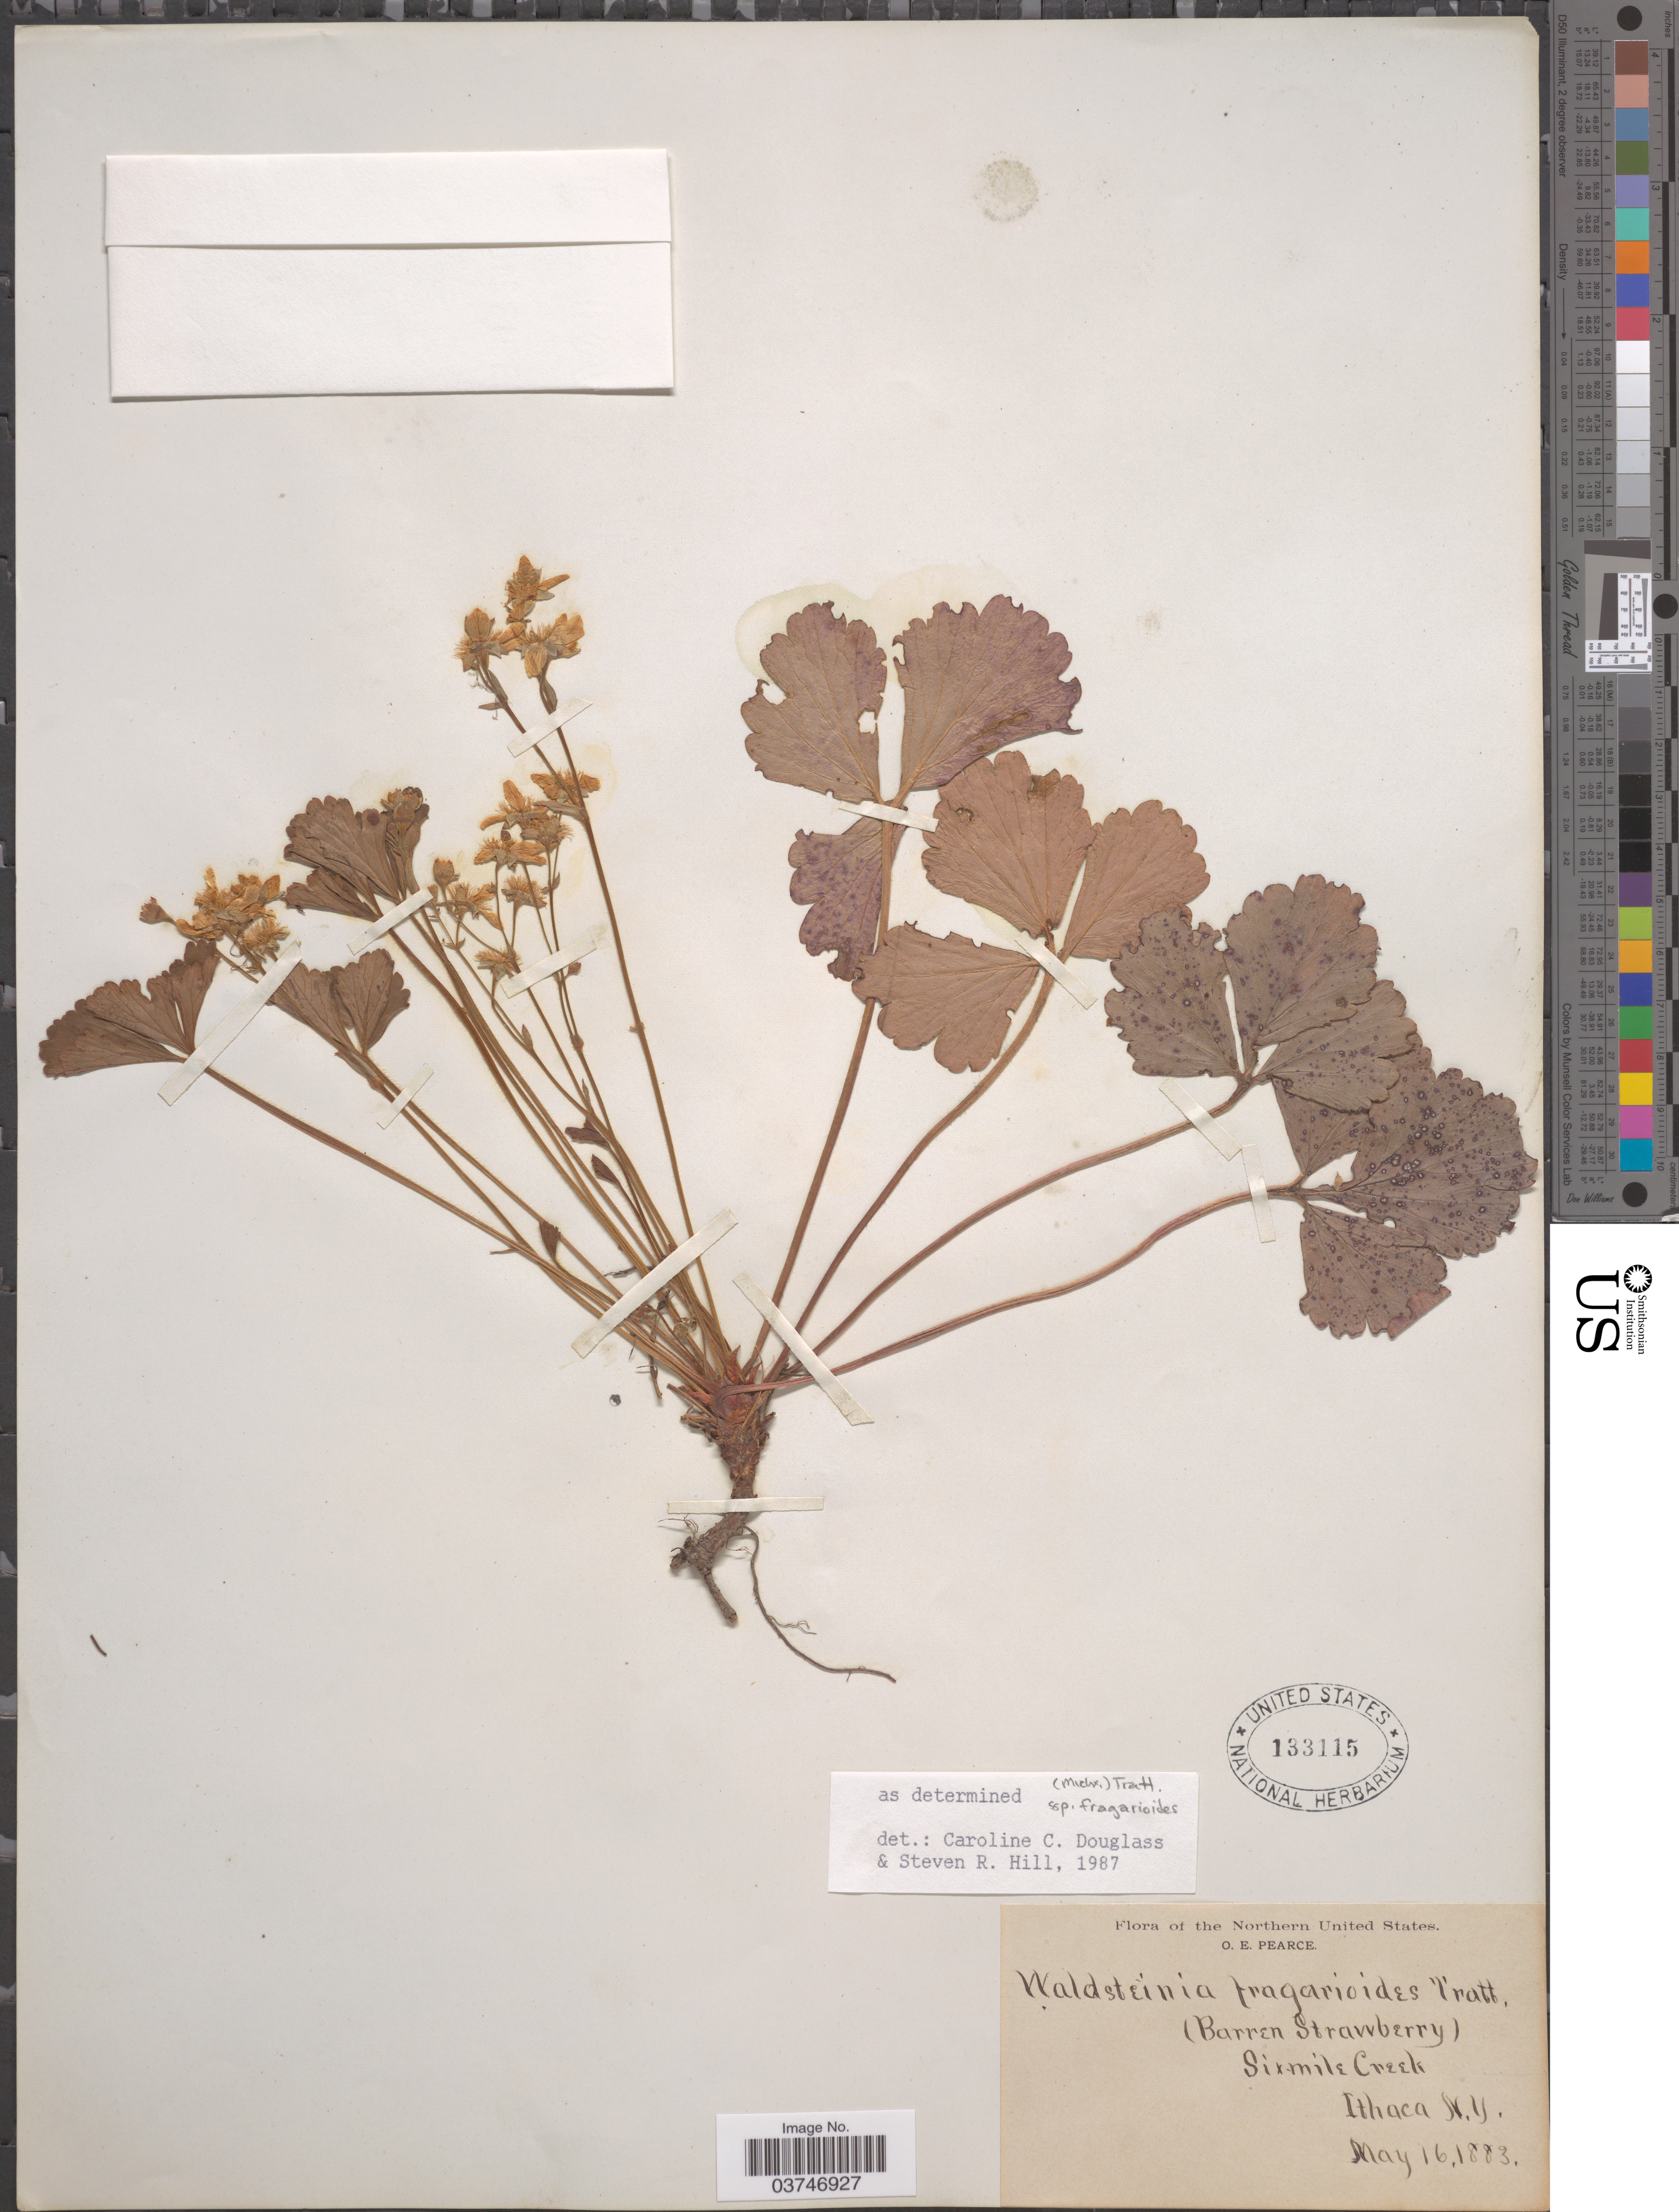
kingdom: Plantae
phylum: Tracheophyta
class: Magnoliopsida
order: Rosales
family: Rosaceae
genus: Waldsteinia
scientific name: Waldsteinia fragarioides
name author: (Michx.) Tratt.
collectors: O. E. Pearce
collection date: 1883-05-16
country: United States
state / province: New York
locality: The Northern United States. Six-mile Creek, Ithaca.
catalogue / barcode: US 133115